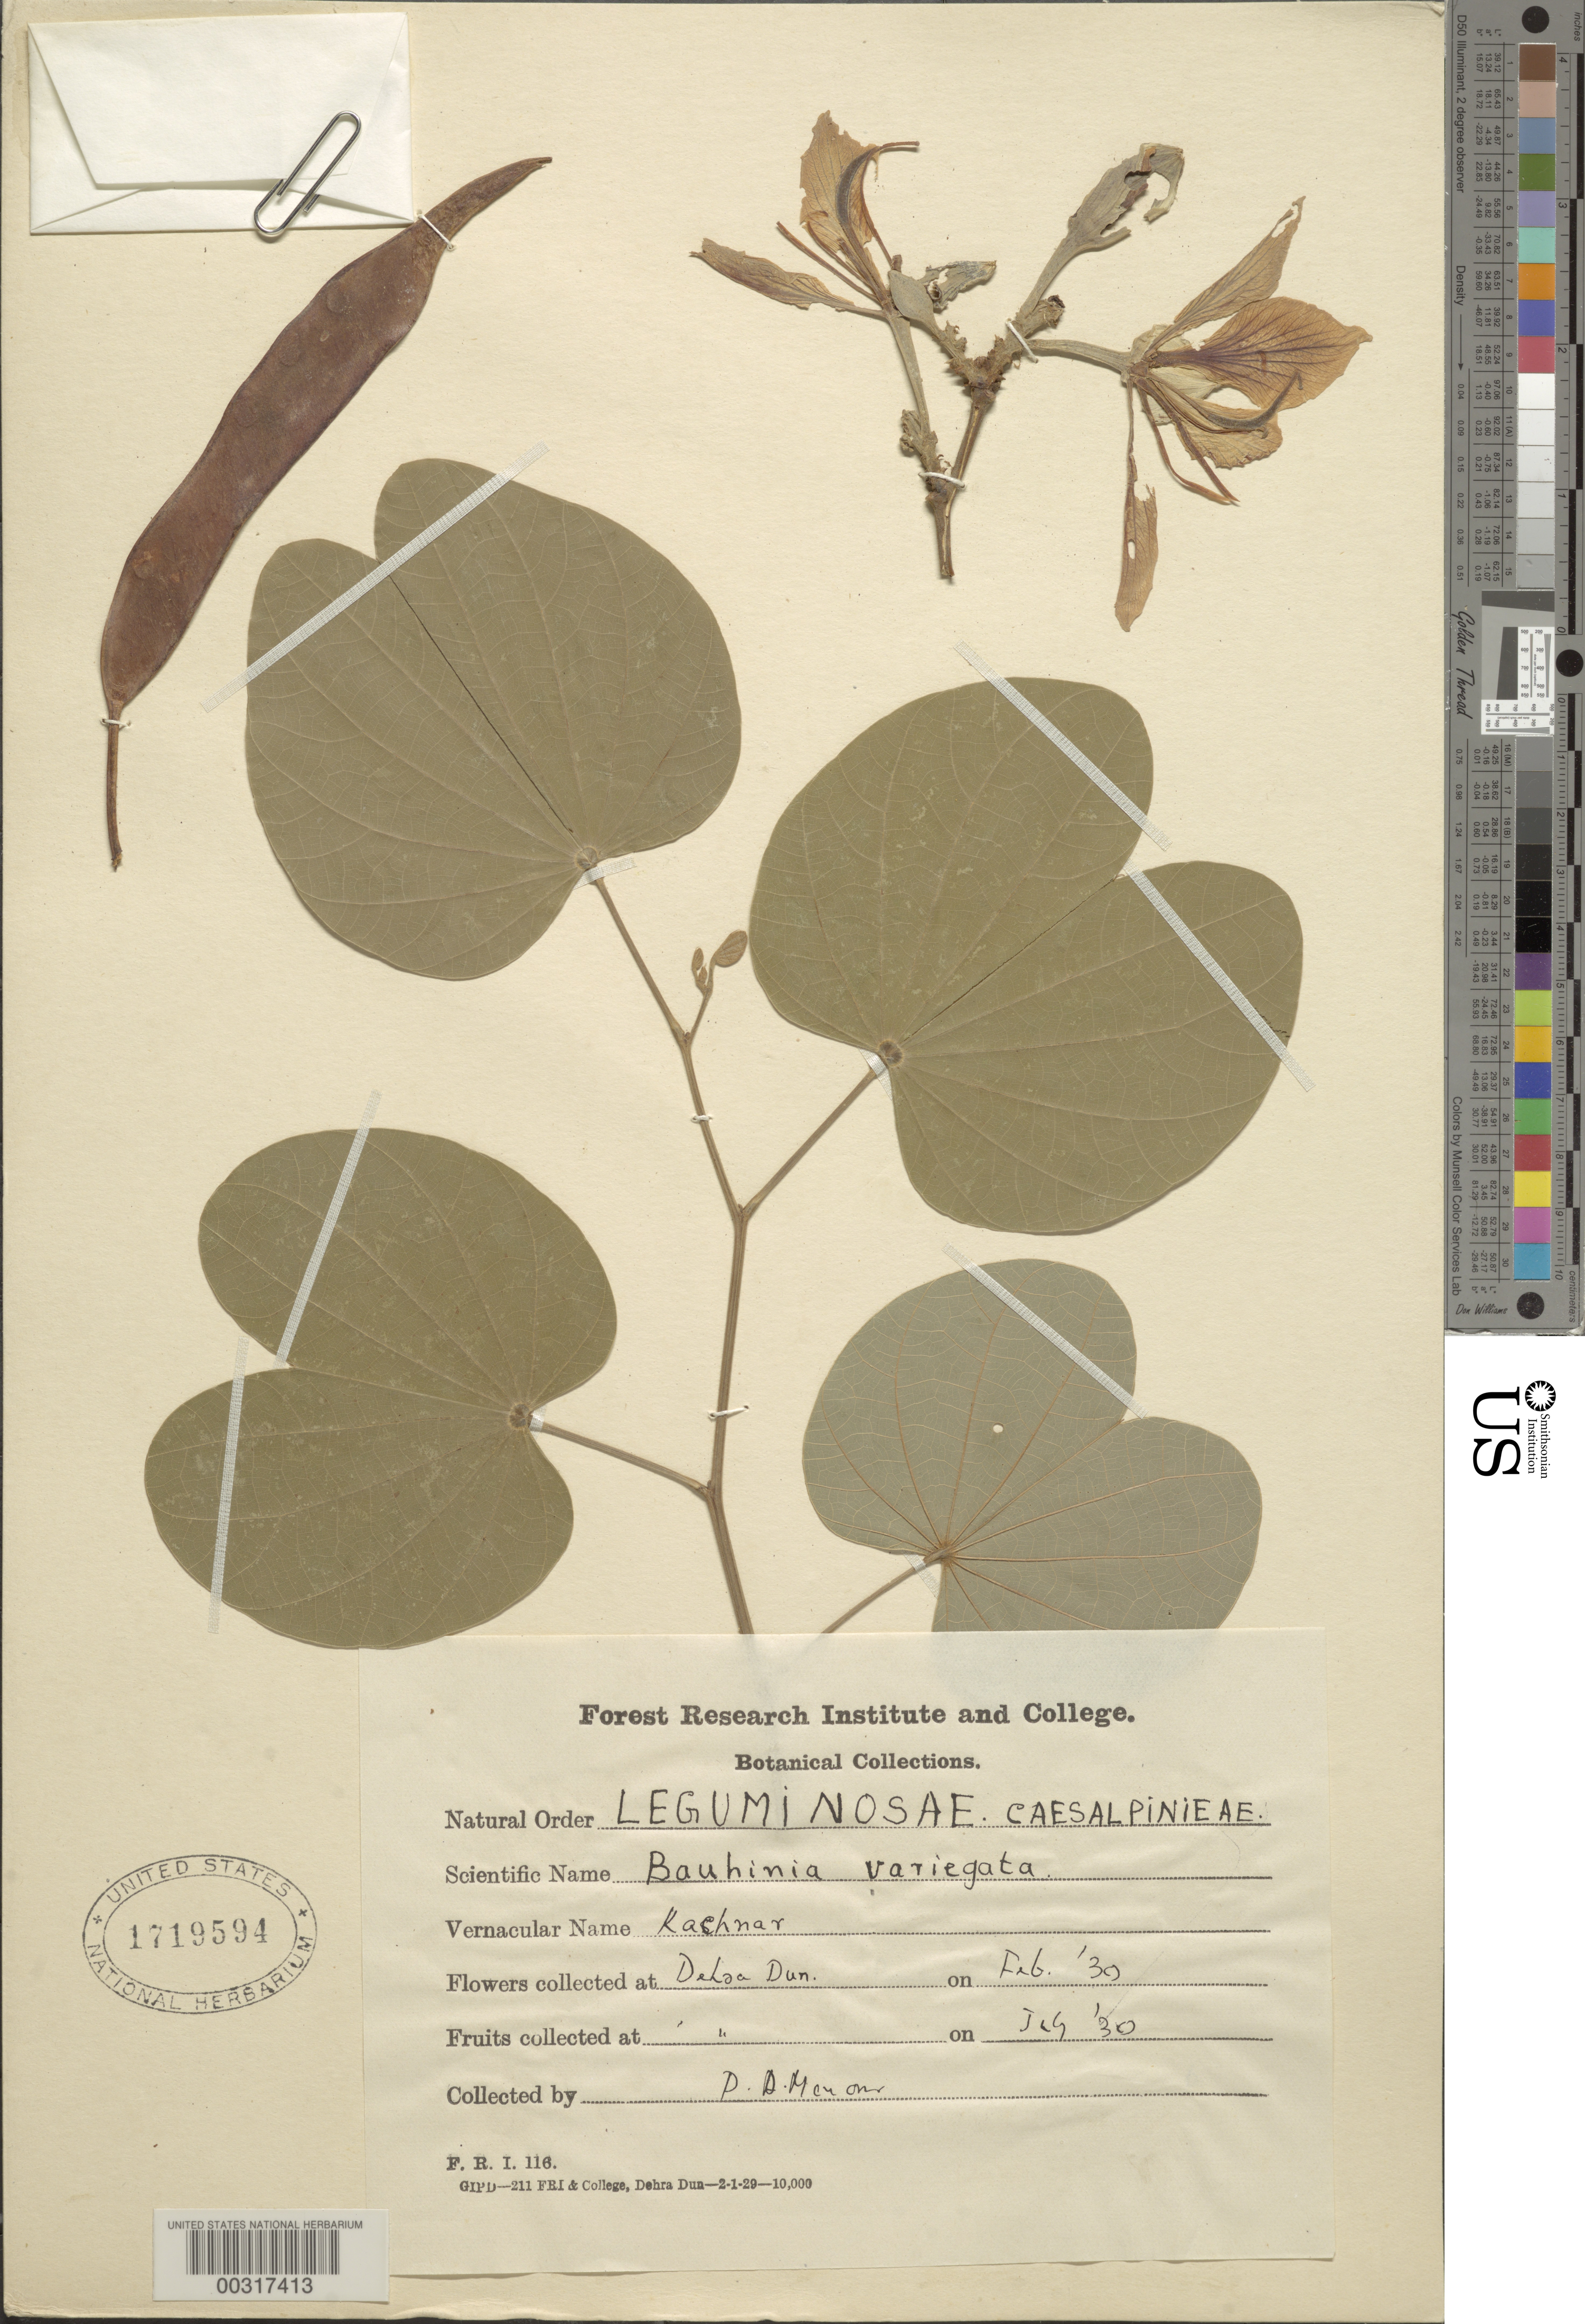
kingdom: Plantae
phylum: Tracheophyta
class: Magnoliopsida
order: Fabales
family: Fabaceae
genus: Phanera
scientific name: Phanera variegata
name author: (L.) Benth.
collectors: P. Menon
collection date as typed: Feb 1930 and -- Jul 1930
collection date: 1930-02,1930-07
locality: Deloa dun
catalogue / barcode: US 1719594